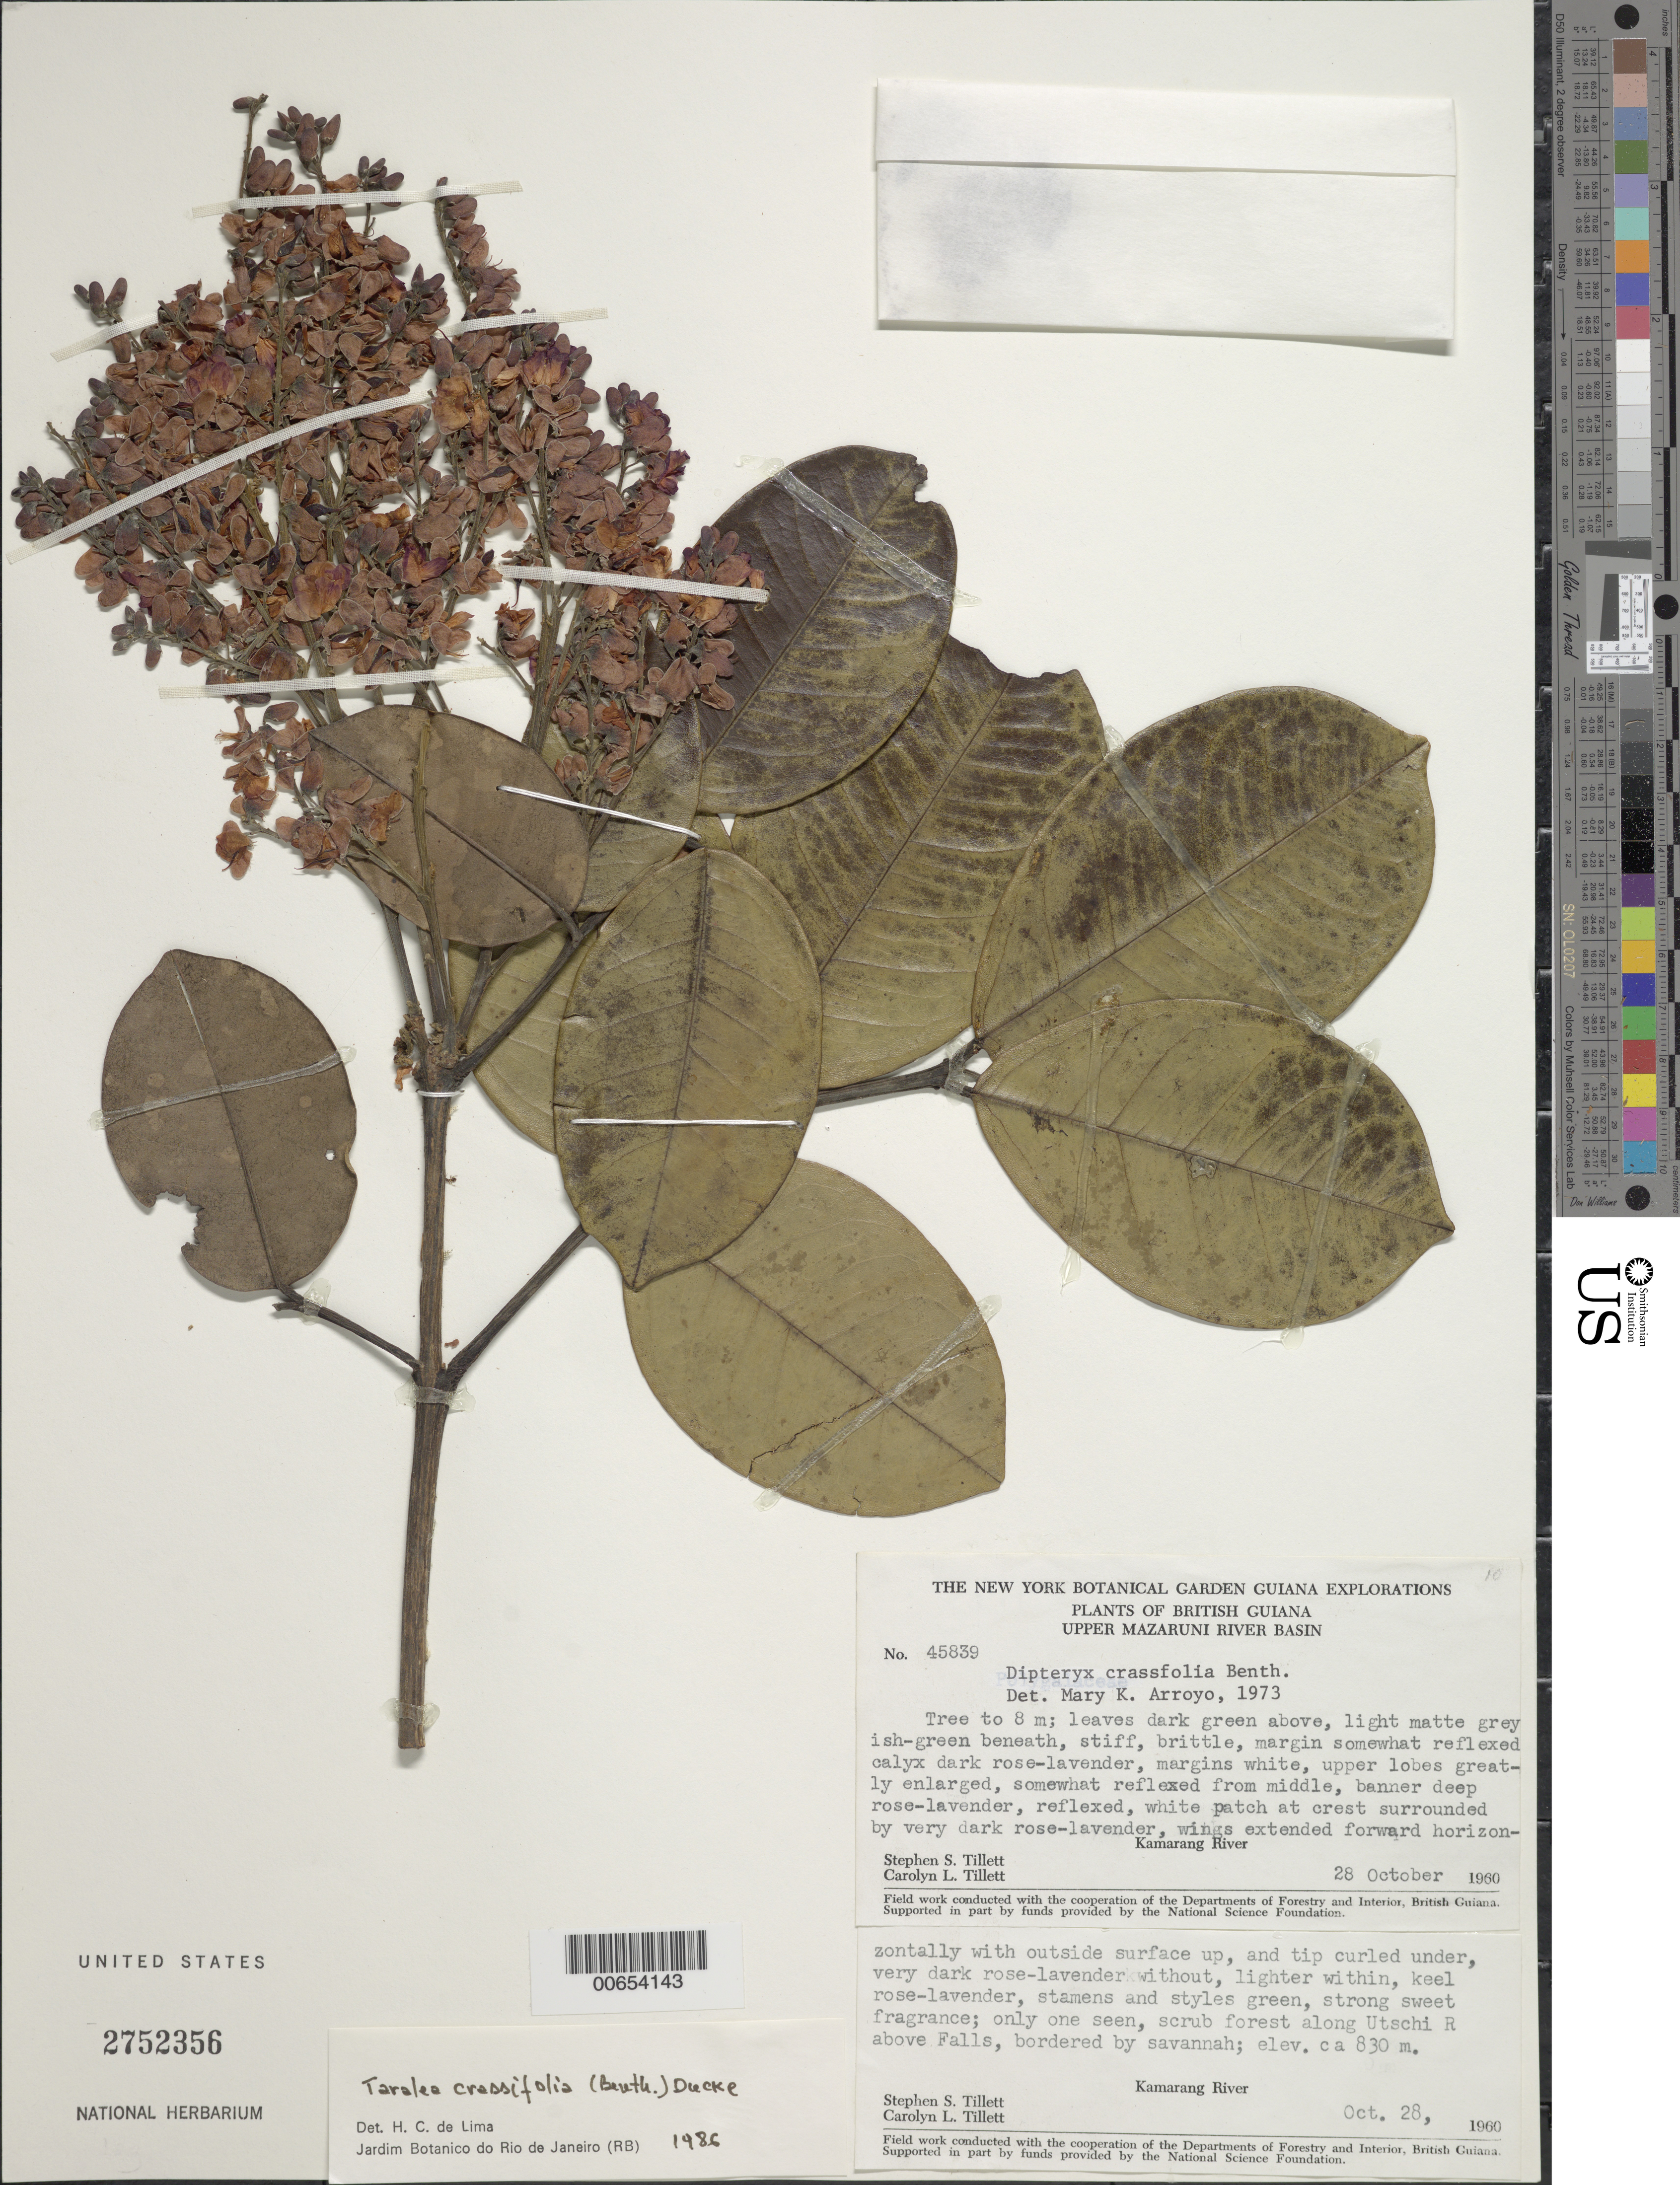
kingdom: Plantae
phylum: Tracheophyta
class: Magnoliopsida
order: Fabales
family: Fabaceae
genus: Taralea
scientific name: Taralea crassifolia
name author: (Spruce ex Benth.) Ducke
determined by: Lima, H. C. de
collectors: S. S. Tillett, C. L. Tillett & R. Boyan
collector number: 45839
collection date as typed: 28-Oct-60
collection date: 1960-10-28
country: Guyana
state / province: Cuyuni-Mazaruni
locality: Kamarang R., Utschi R. above falls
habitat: Scrub forest bordered by savanna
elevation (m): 830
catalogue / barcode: US 2752356